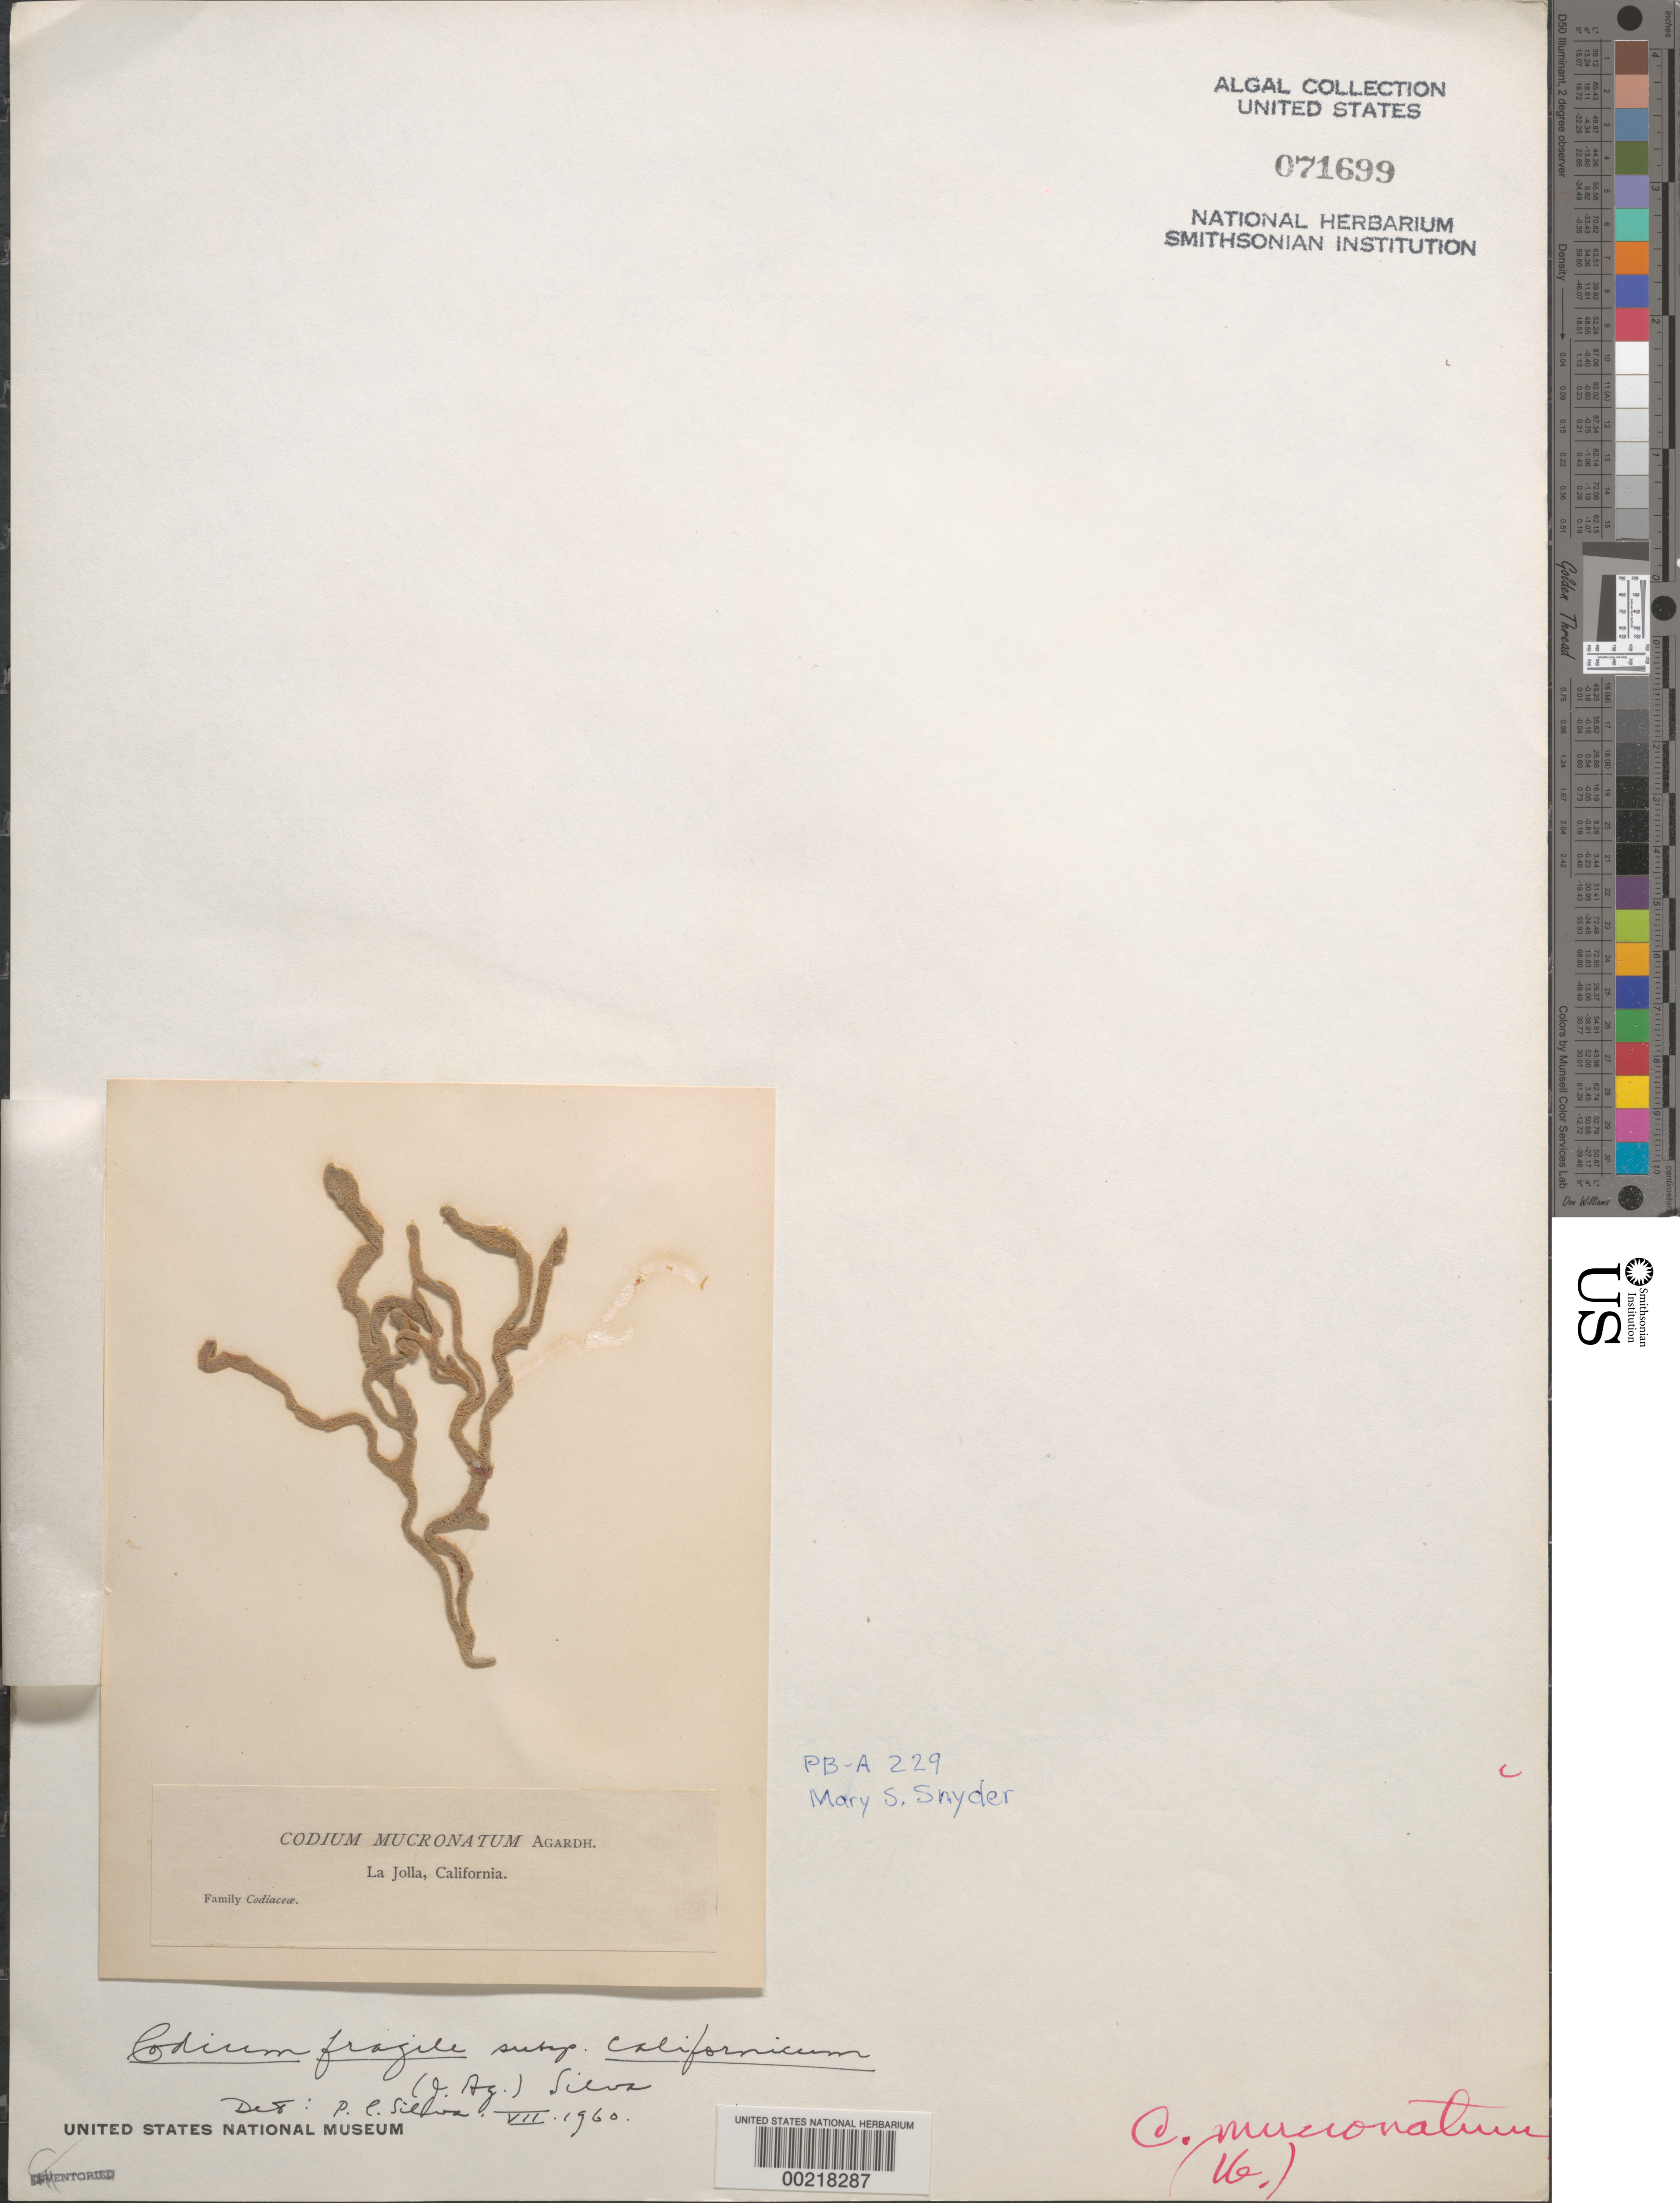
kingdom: Plantae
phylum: Chlorophyta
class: Ulvophyceae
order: Bryopsidales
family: Codiaceae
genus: Codium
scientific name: Codium fragile subsp. californicum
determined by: Silva, P. C.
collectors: M. Snyder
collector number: PB-A 229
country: United States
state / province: California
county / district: San Diego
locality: La Jolla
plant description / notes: Collins, Holden & Setchell, Phycotheca Boreali-Americana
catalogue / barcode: US 71699